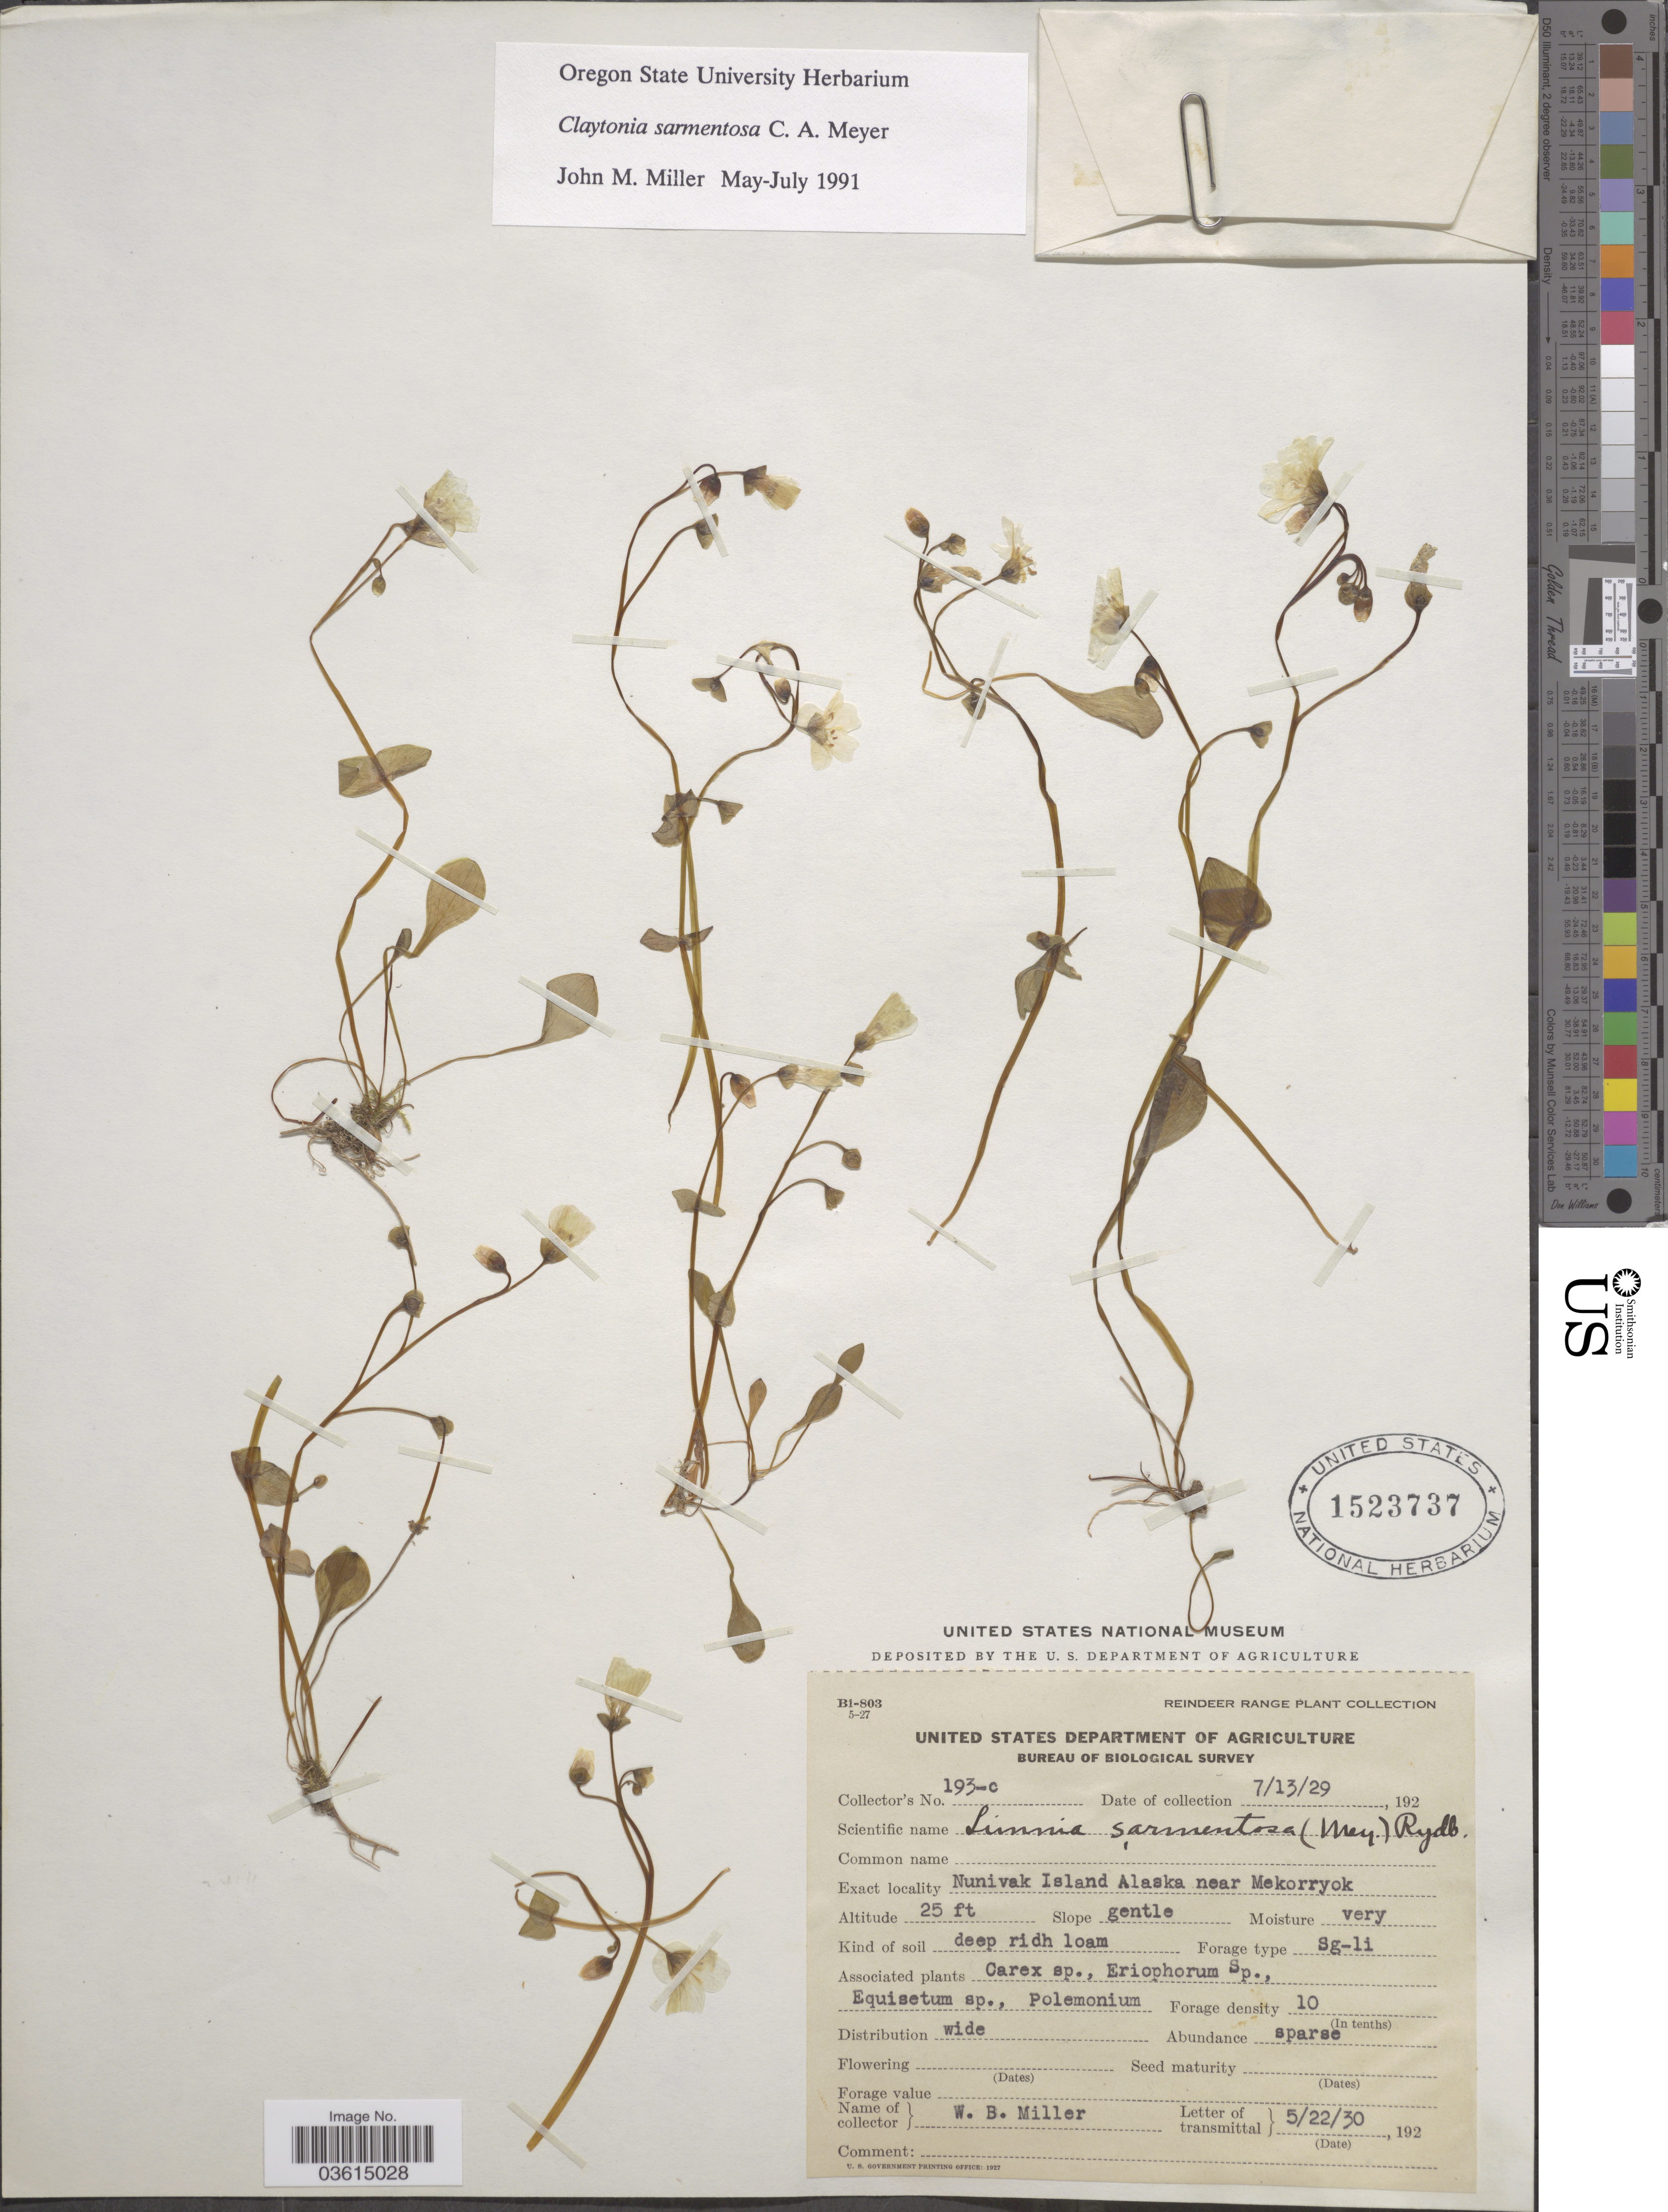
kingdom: Plantae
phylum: Tracheophyta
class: Magnoliopsida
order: Caryophyllales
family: Montiaceae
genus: Claytonia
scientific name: Claytonia sarmentosa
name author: C.A. Mey.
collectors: W. Miller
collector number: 193-c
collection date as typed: Transcribed d/m/y: 13/7/29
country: United States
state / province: Alaska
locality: Reindeer Range. Nunivak Island Alaska near Mekorryok.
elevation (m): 8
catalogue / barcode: US 1523737